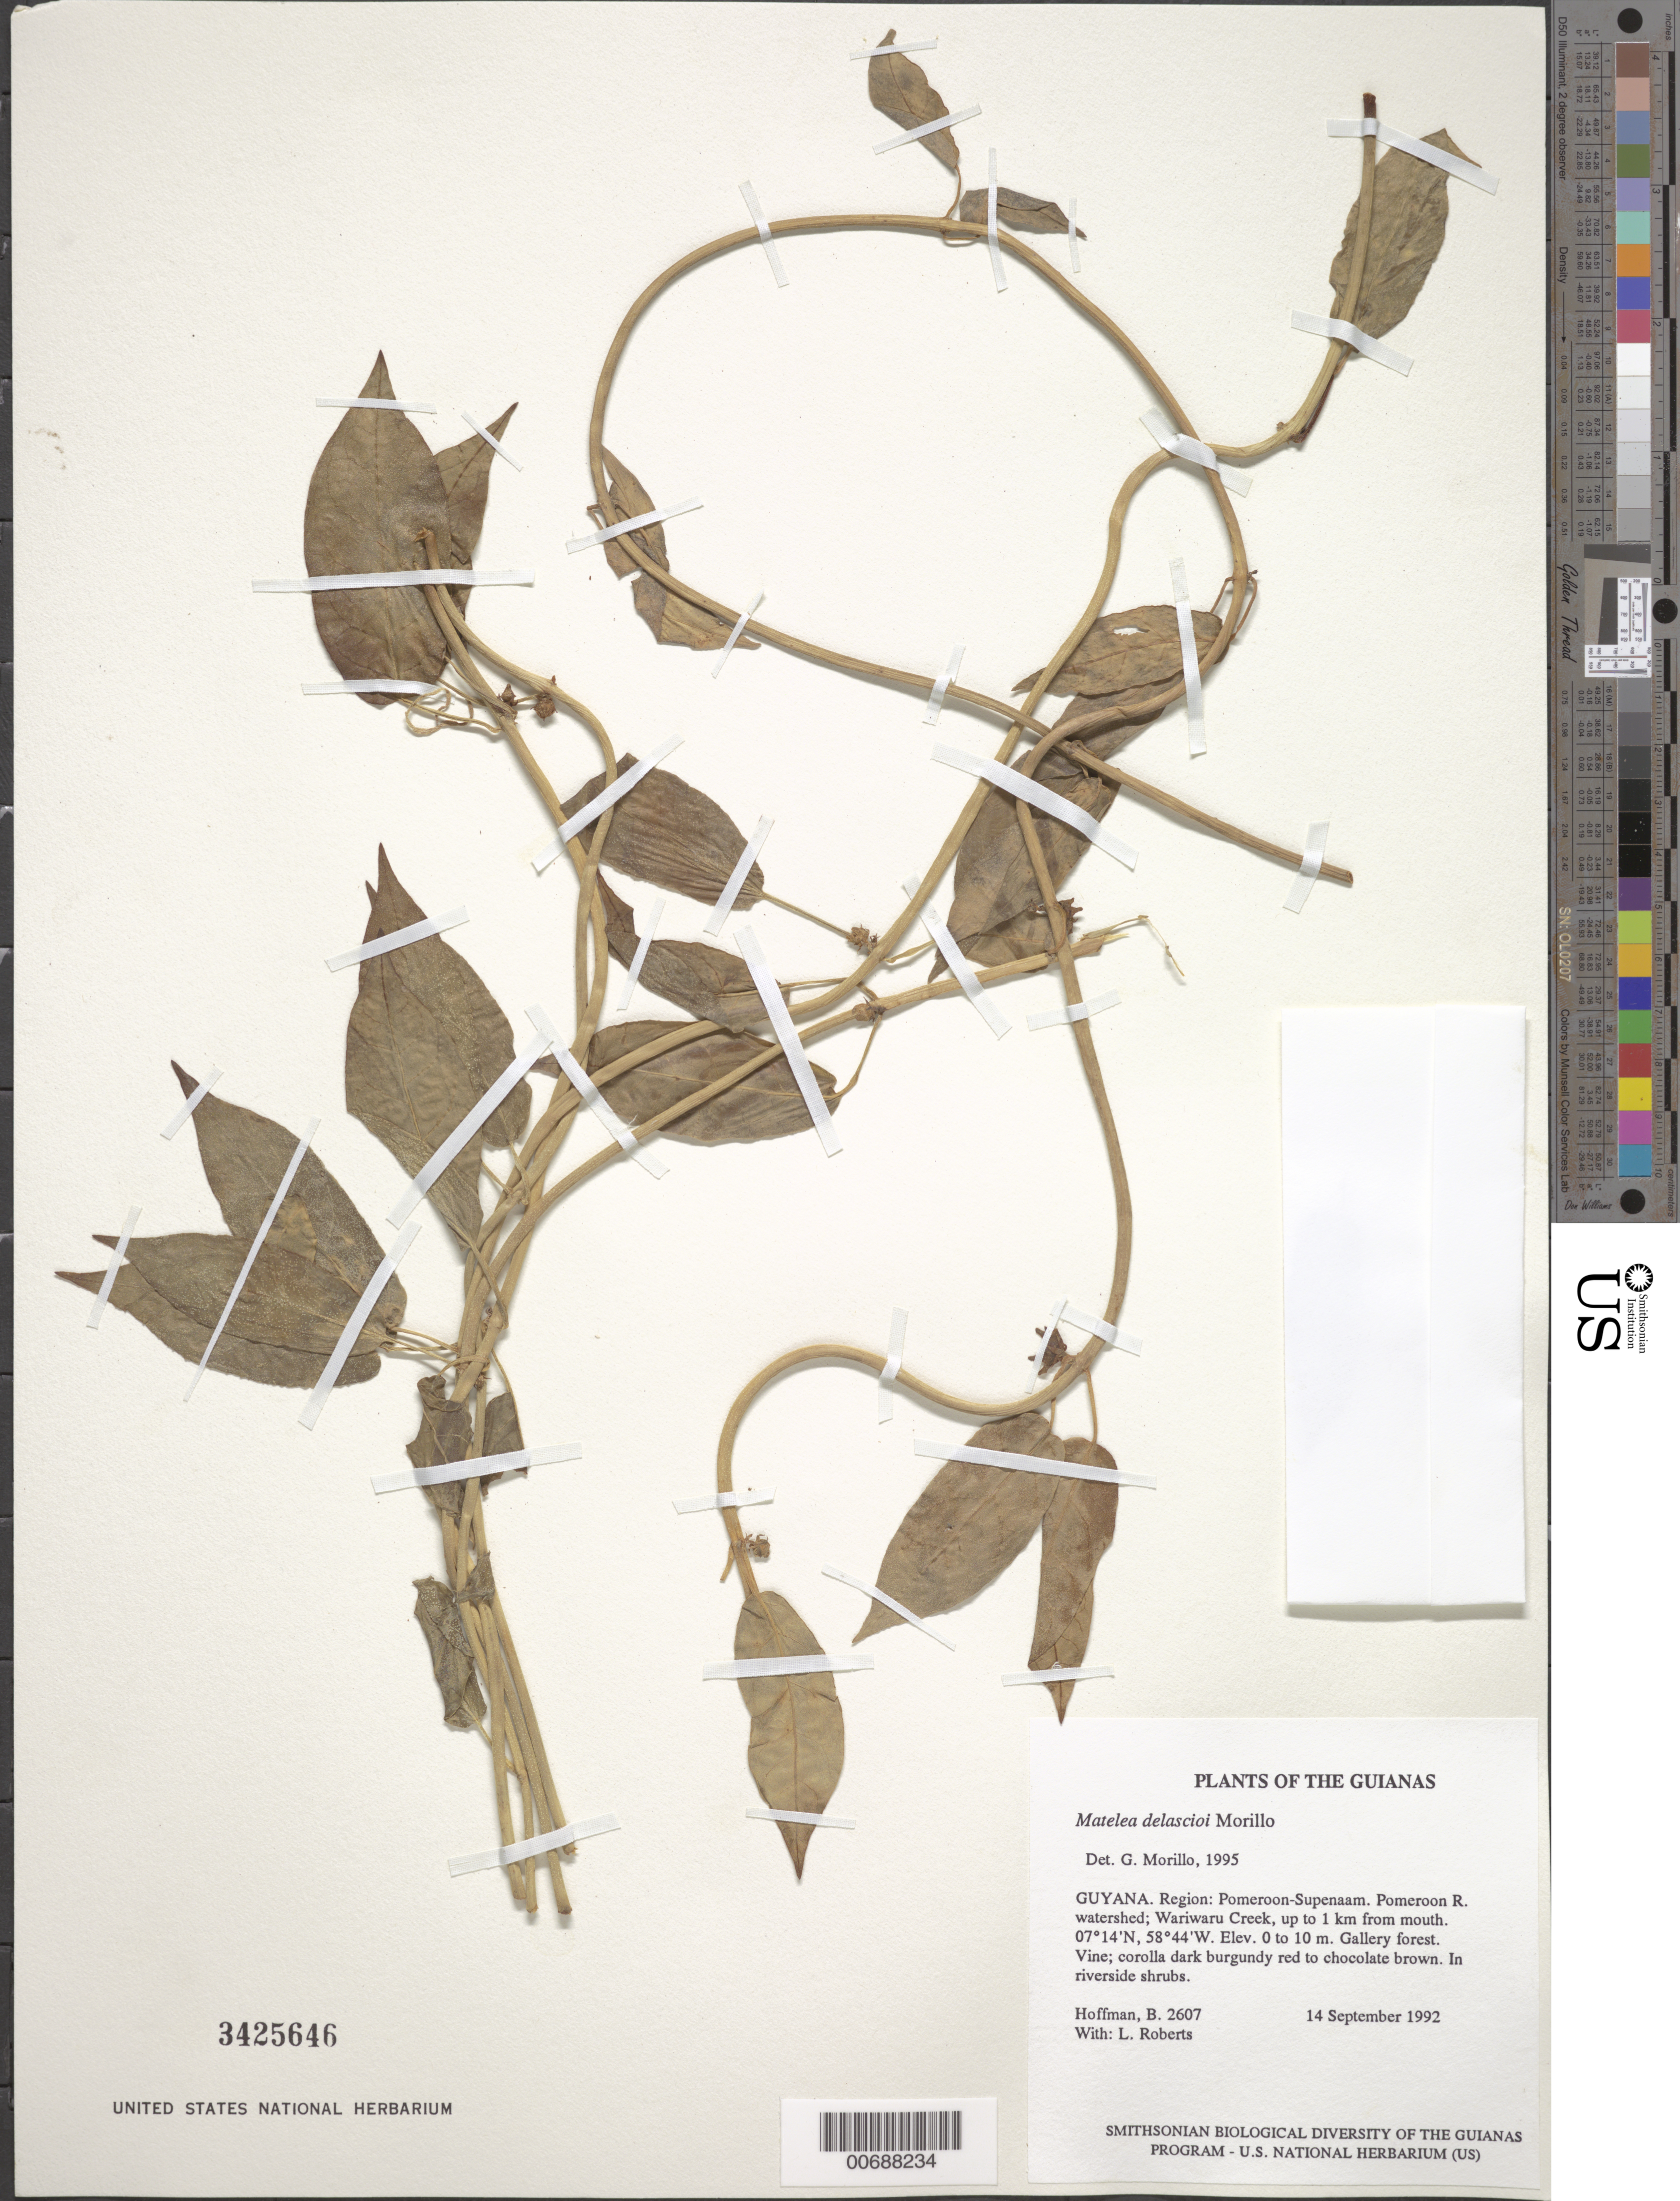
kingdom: Plantae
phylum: Tracheophyta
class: Magnoliopsida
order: Gentianales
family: Apocynaceae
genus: Matelea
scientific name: Matelea delascioi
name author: Morillo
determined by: Morillo, G. N.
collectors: B. Hoffman & L. Roberts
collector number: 2607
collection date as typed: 14 September 1992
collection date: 1992-09-14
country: Guyana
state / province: Pomeroon-Supenaam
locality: Pomeroon River watershed; Wariwaru Creek, 0-1 km from mouth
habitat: Gallery forest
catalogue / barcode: US 3425646